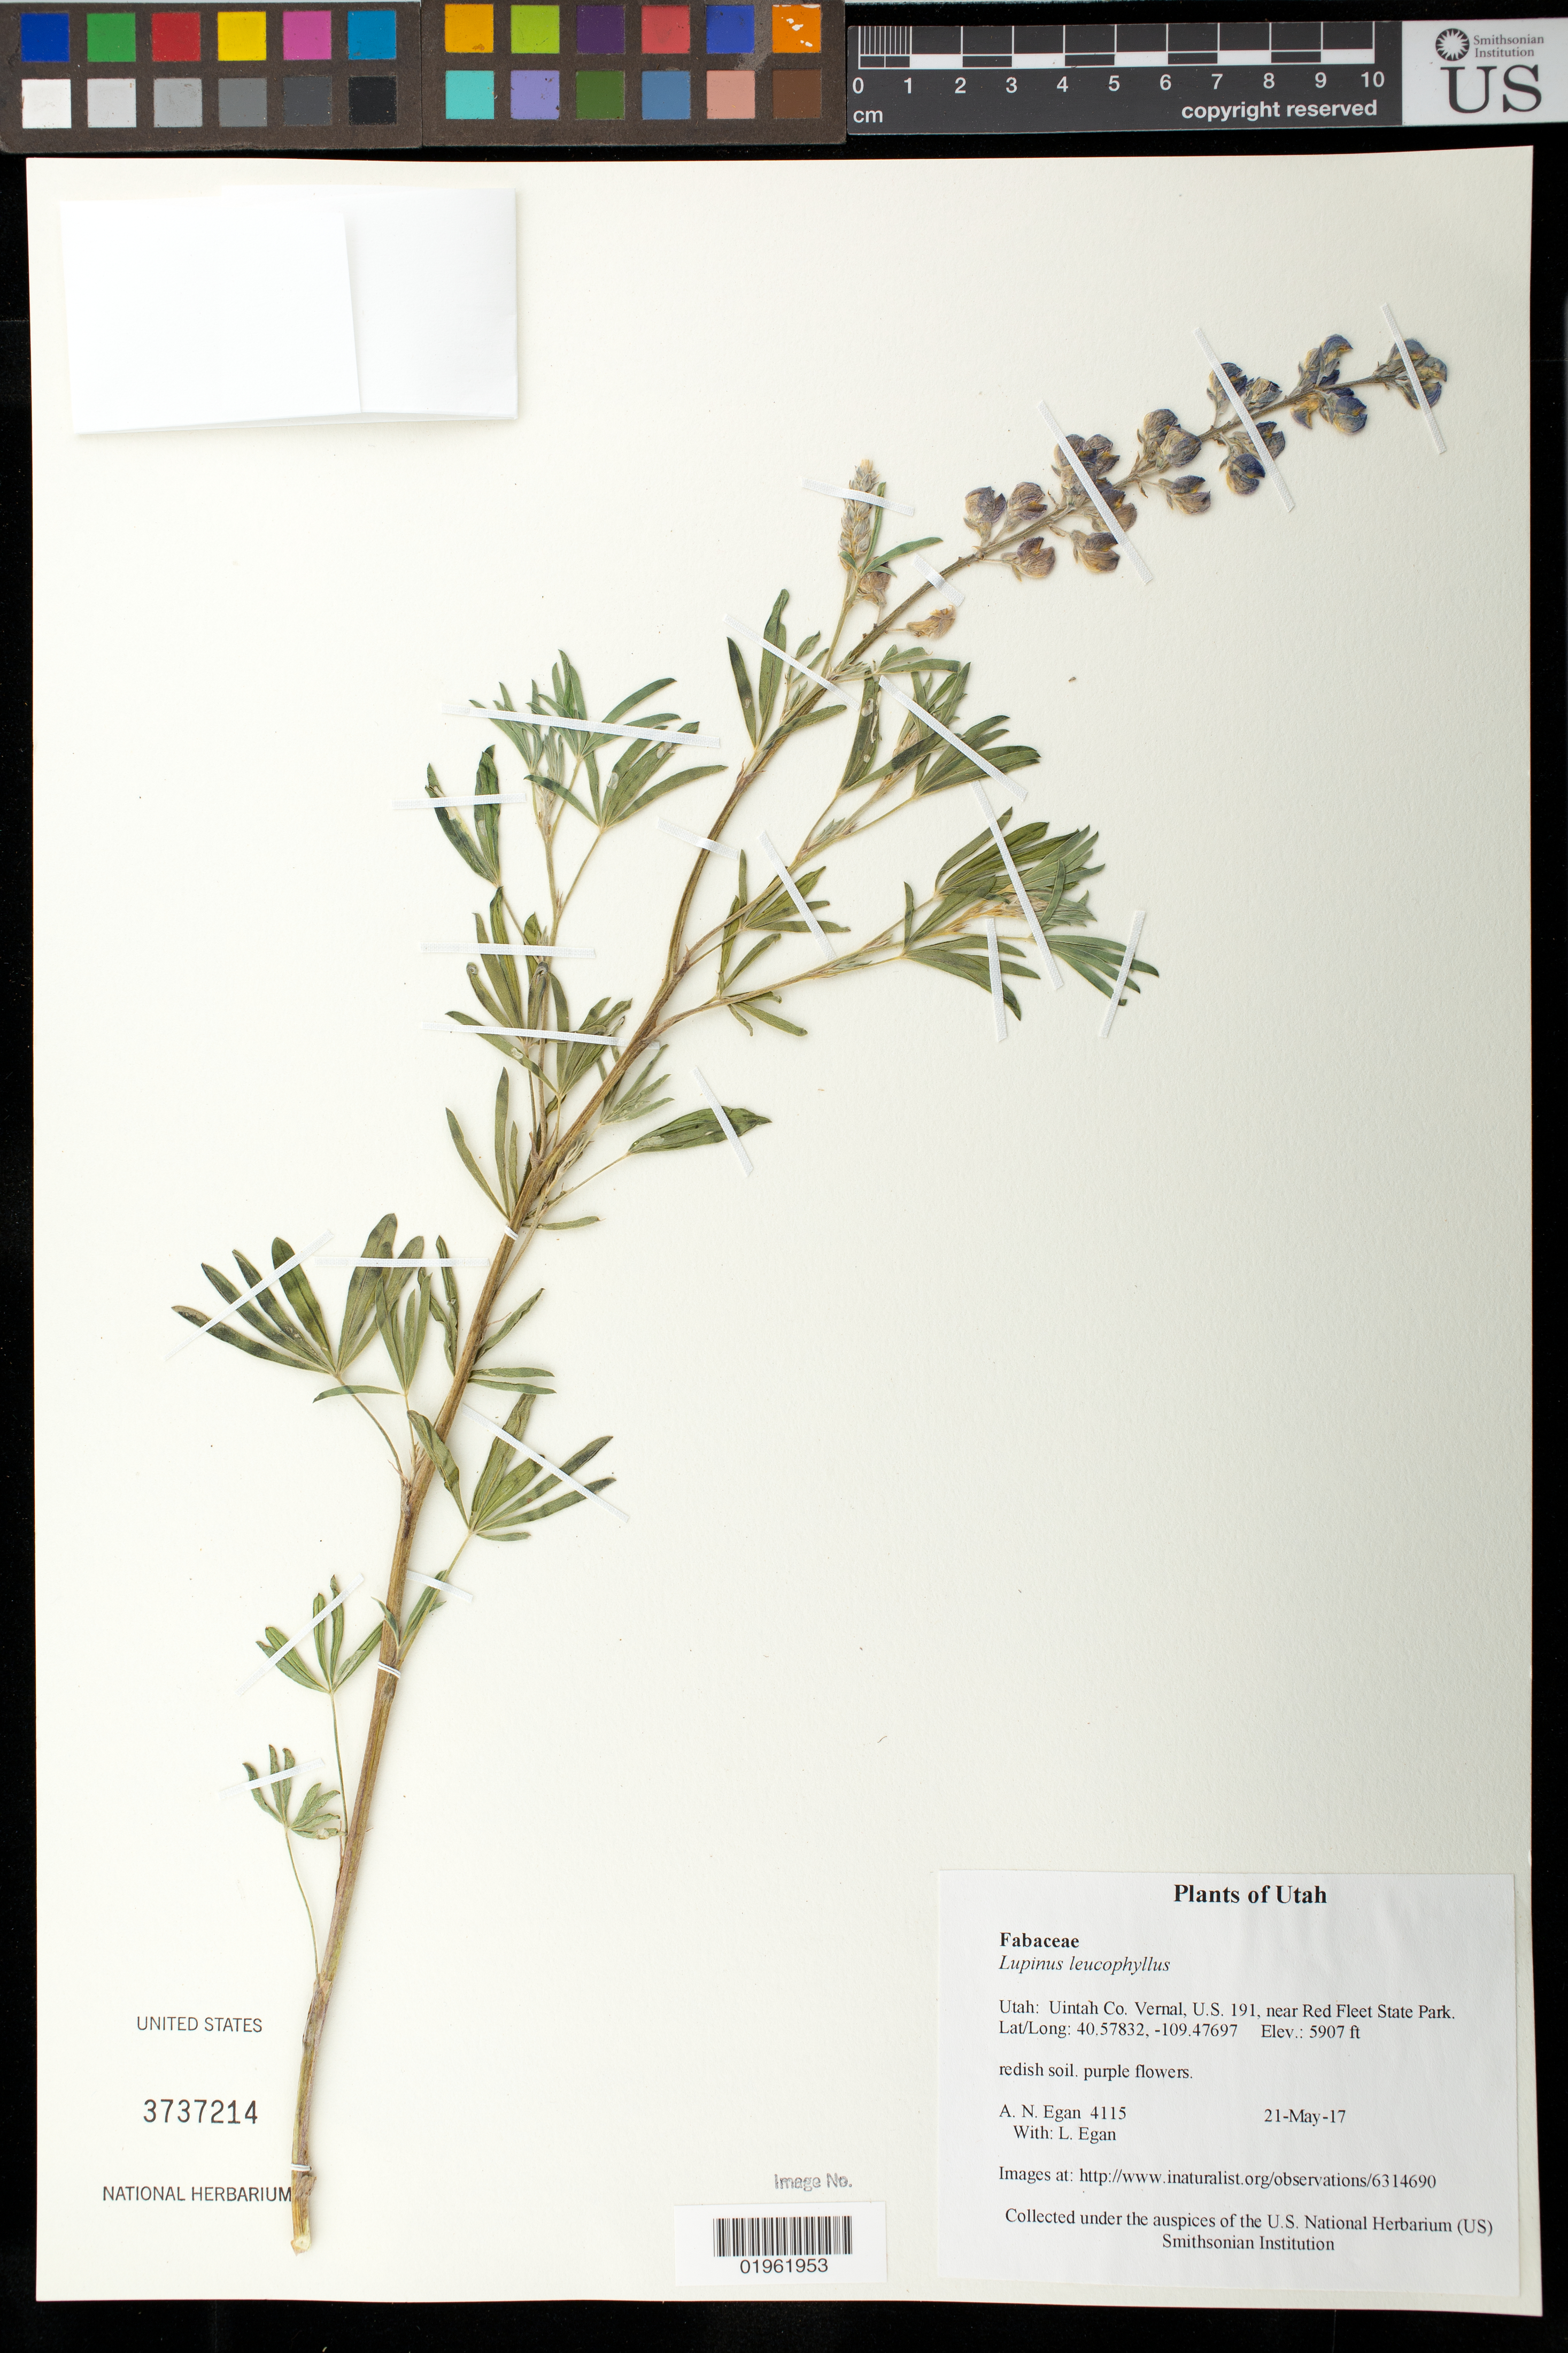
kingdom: Plantae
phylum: Tracheophyta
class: Magnoliopsida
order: Fabales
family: Fabaceae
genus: Lupinus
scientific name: Lupinus leucophyllus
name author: Douglas ex Lindl.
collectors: A. N. Egan & L. Egan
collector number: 4115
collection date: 2017-05-21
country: United States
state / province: Utah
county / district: Uintah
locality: Vernal, U.S. 191, near Red Fleet State Park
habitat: redish soil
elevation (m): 1800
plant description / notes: http://www.inaturalist.org/observations/6314690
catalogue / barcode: US 3737214